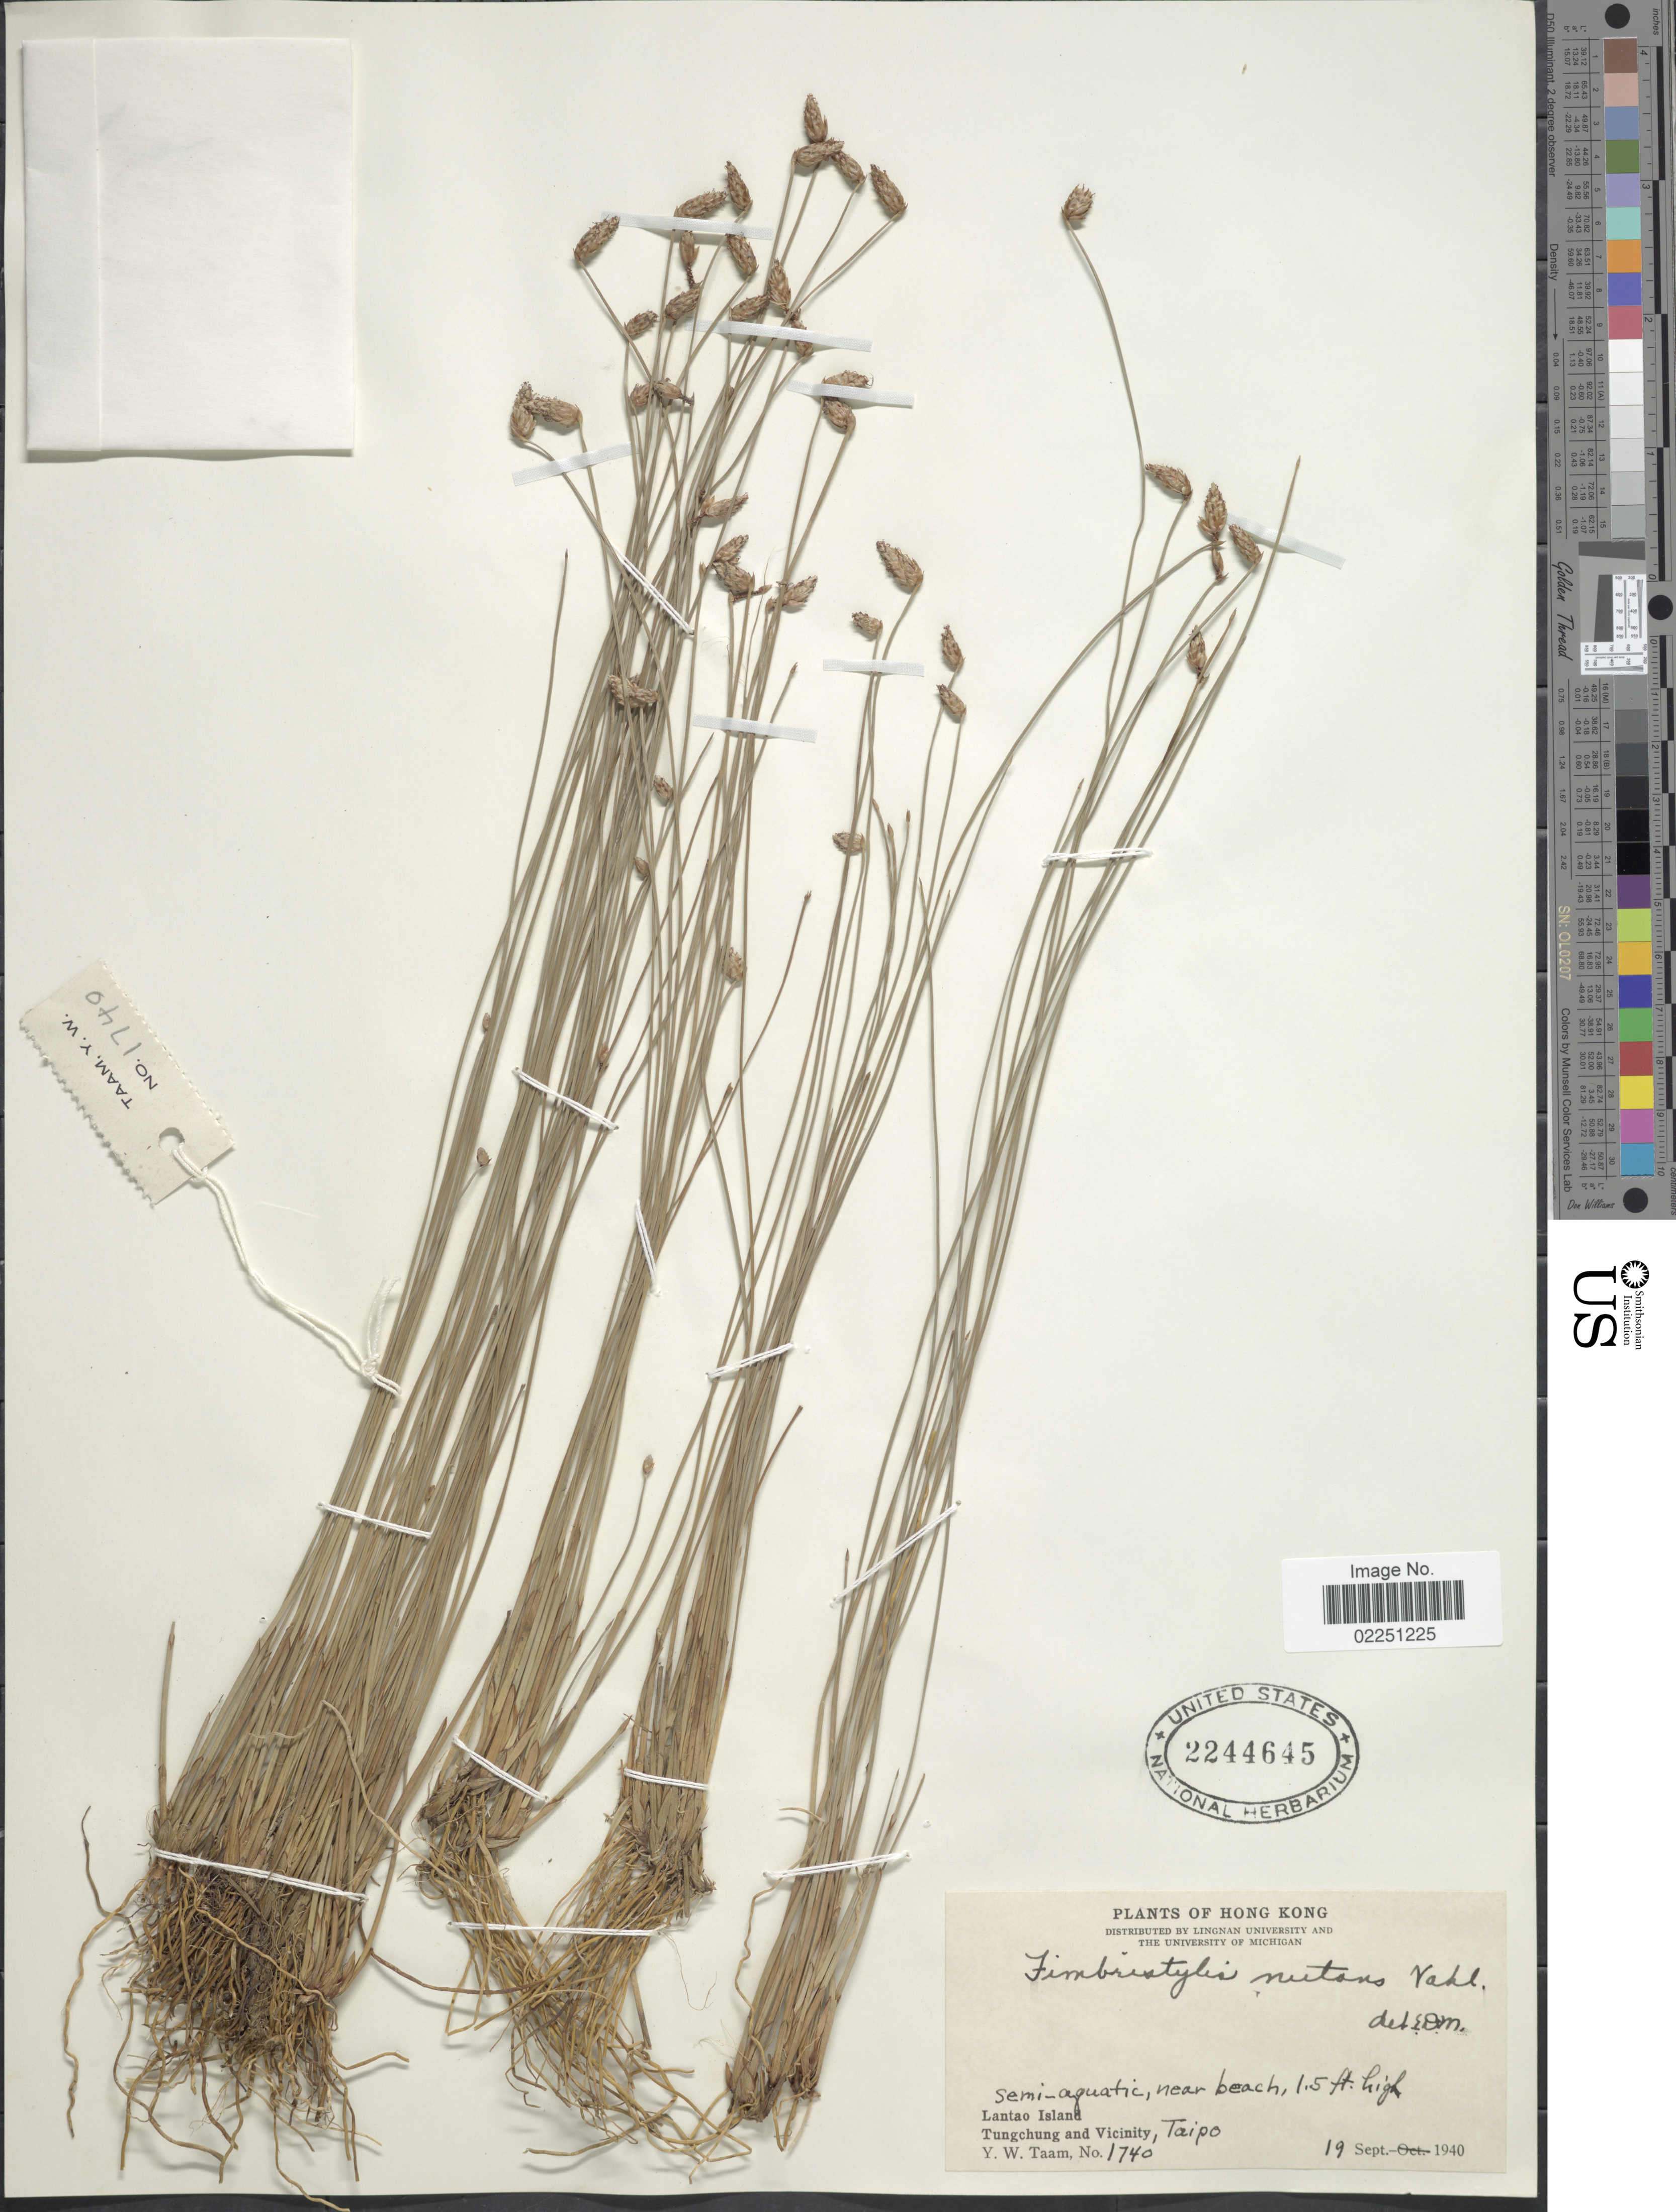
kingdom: Plantae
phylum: Tracheophyta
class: Liliopsida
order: Poales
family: Cyperaceae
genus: Fimbristylis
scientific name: Fimbristylis nutans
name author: (Retz.) Vahl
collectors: Y. W. Taam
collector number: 1740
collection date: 1940-09-19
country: China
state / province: Hong Kong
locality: Near beach. Lantao Island. Tungchung and Vicinity, Taipo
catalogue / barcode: US 2244645